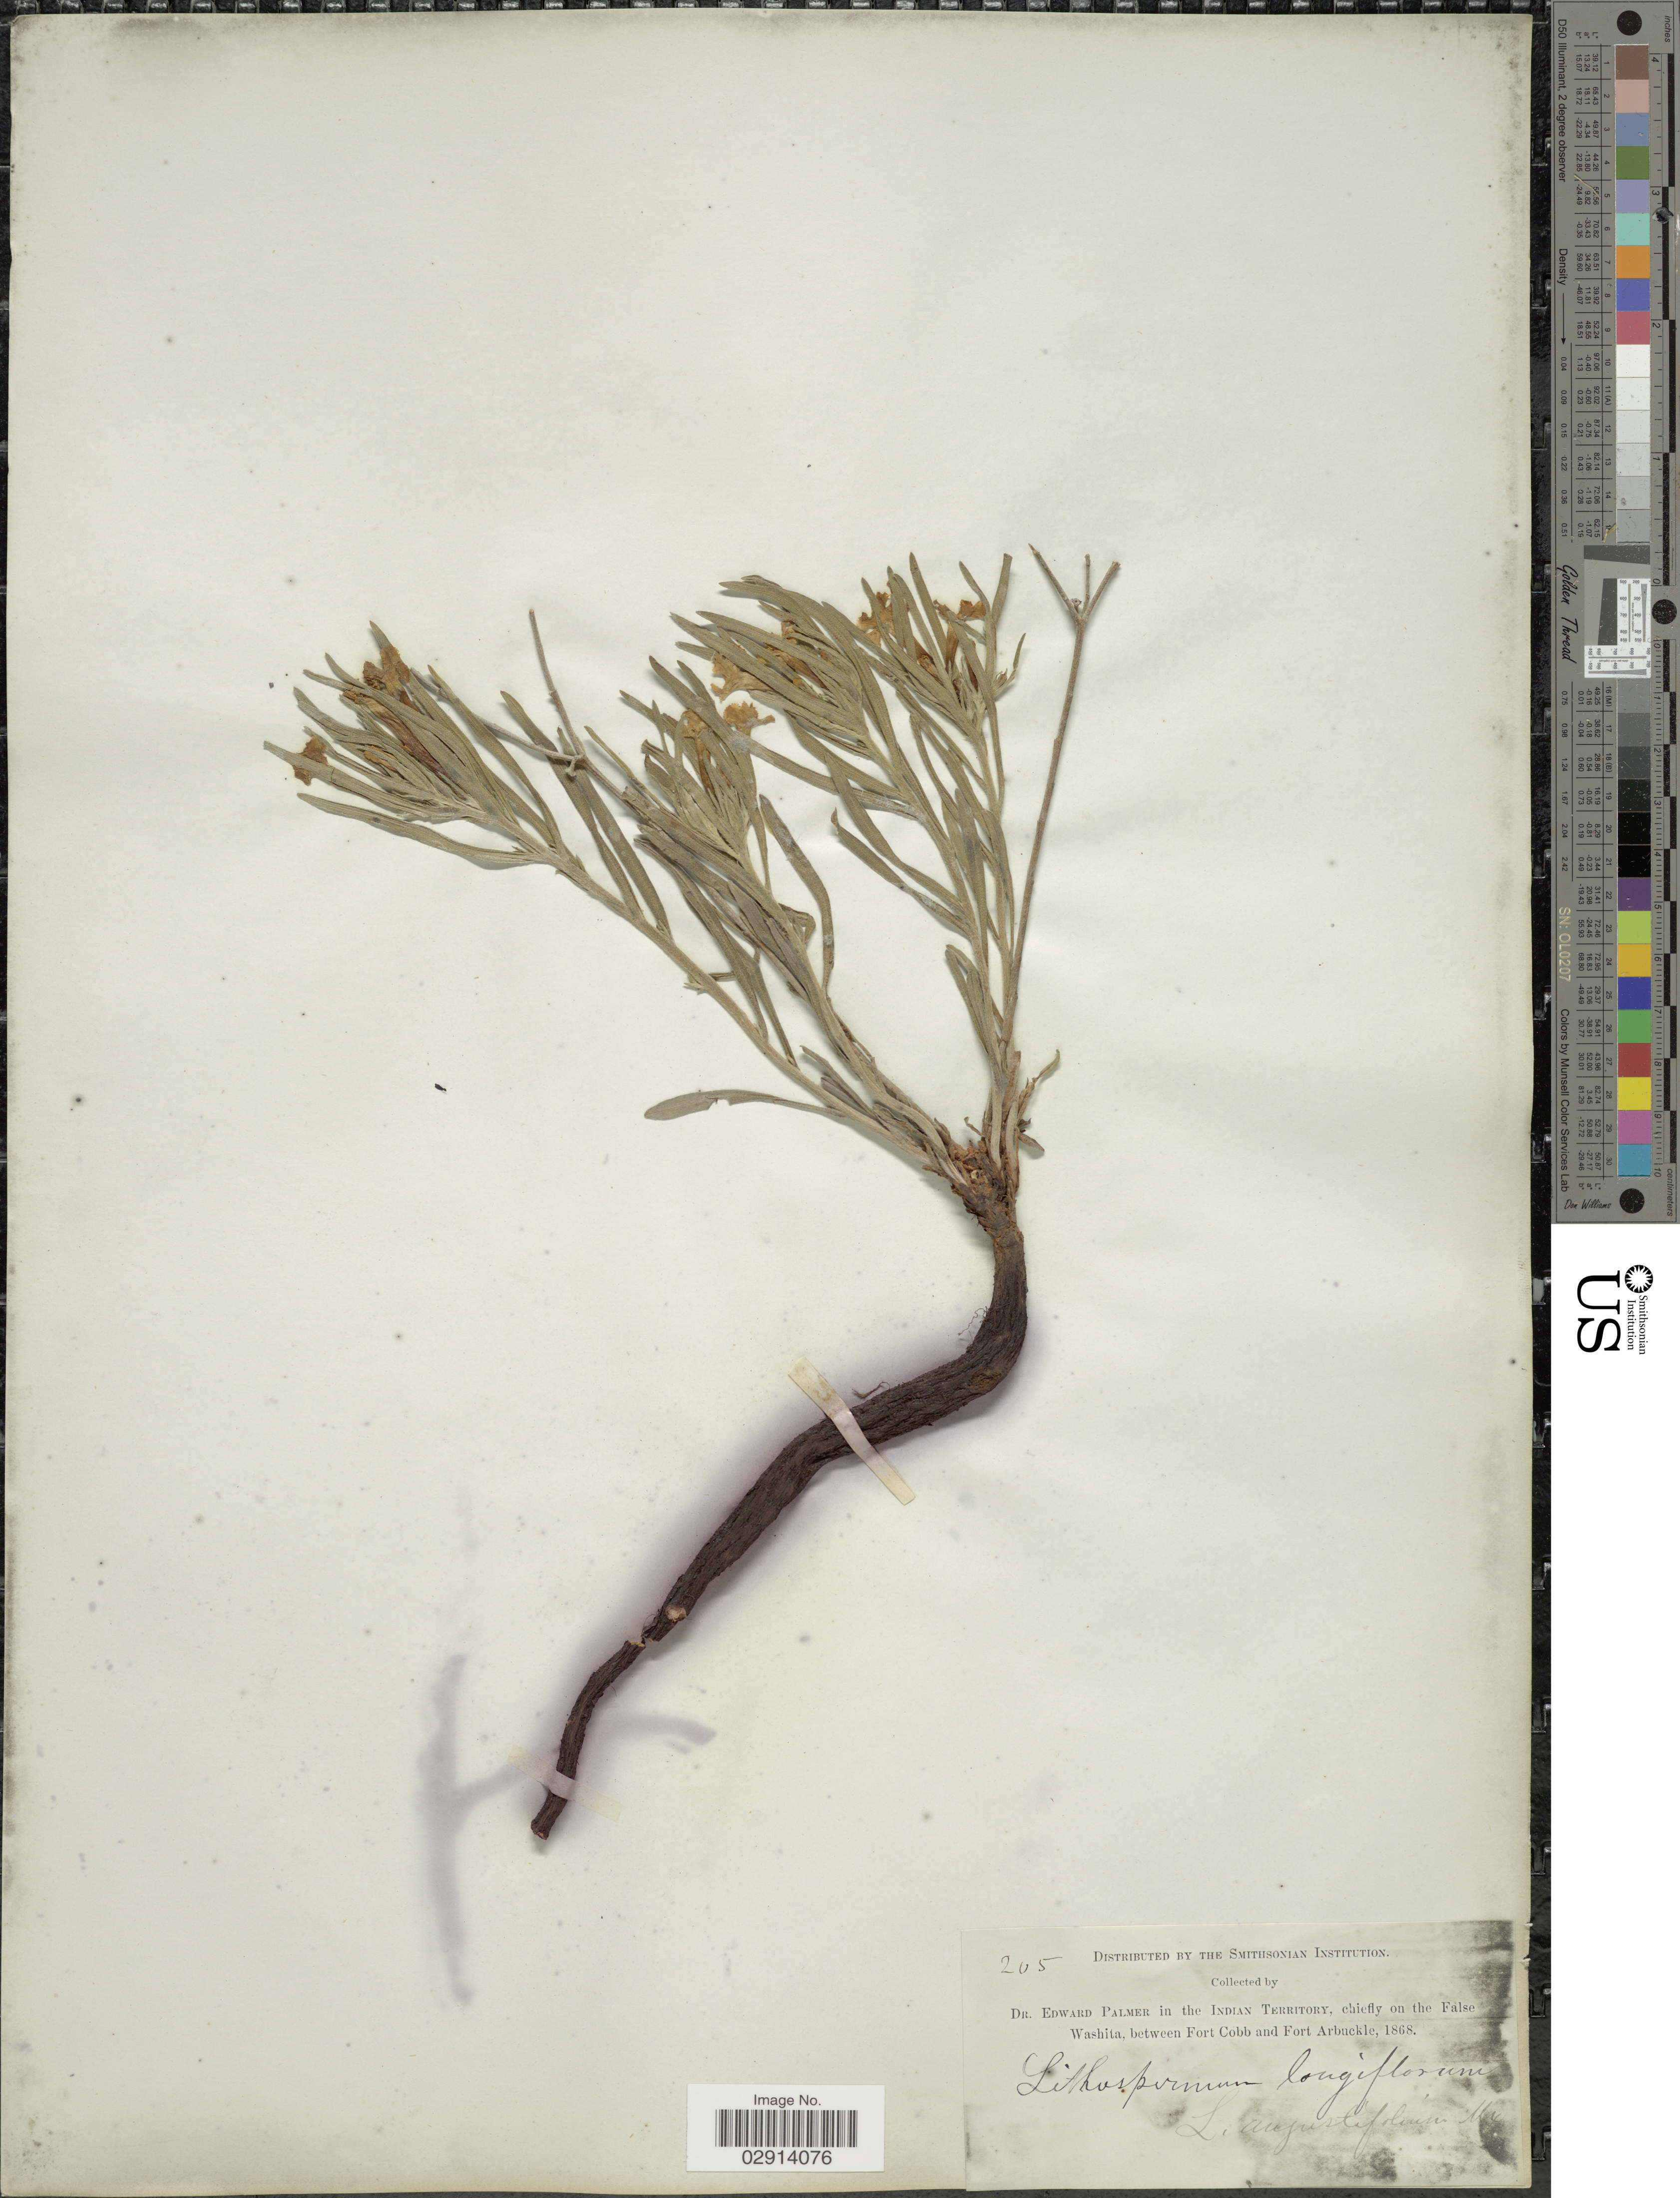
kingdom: Plantae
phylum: Tracheophyta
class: Magnoliopsida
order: Boraginales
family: Boraginaceae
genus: Lithospermum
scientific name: Lithospermum incisum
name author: Lehm.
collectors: E. Palmer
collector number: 205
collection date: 1868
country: United States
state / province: Oklahoma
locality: In the Indian Territory, chiefly on the False Washita, between Fort Cobb and Fort Arbuckle.